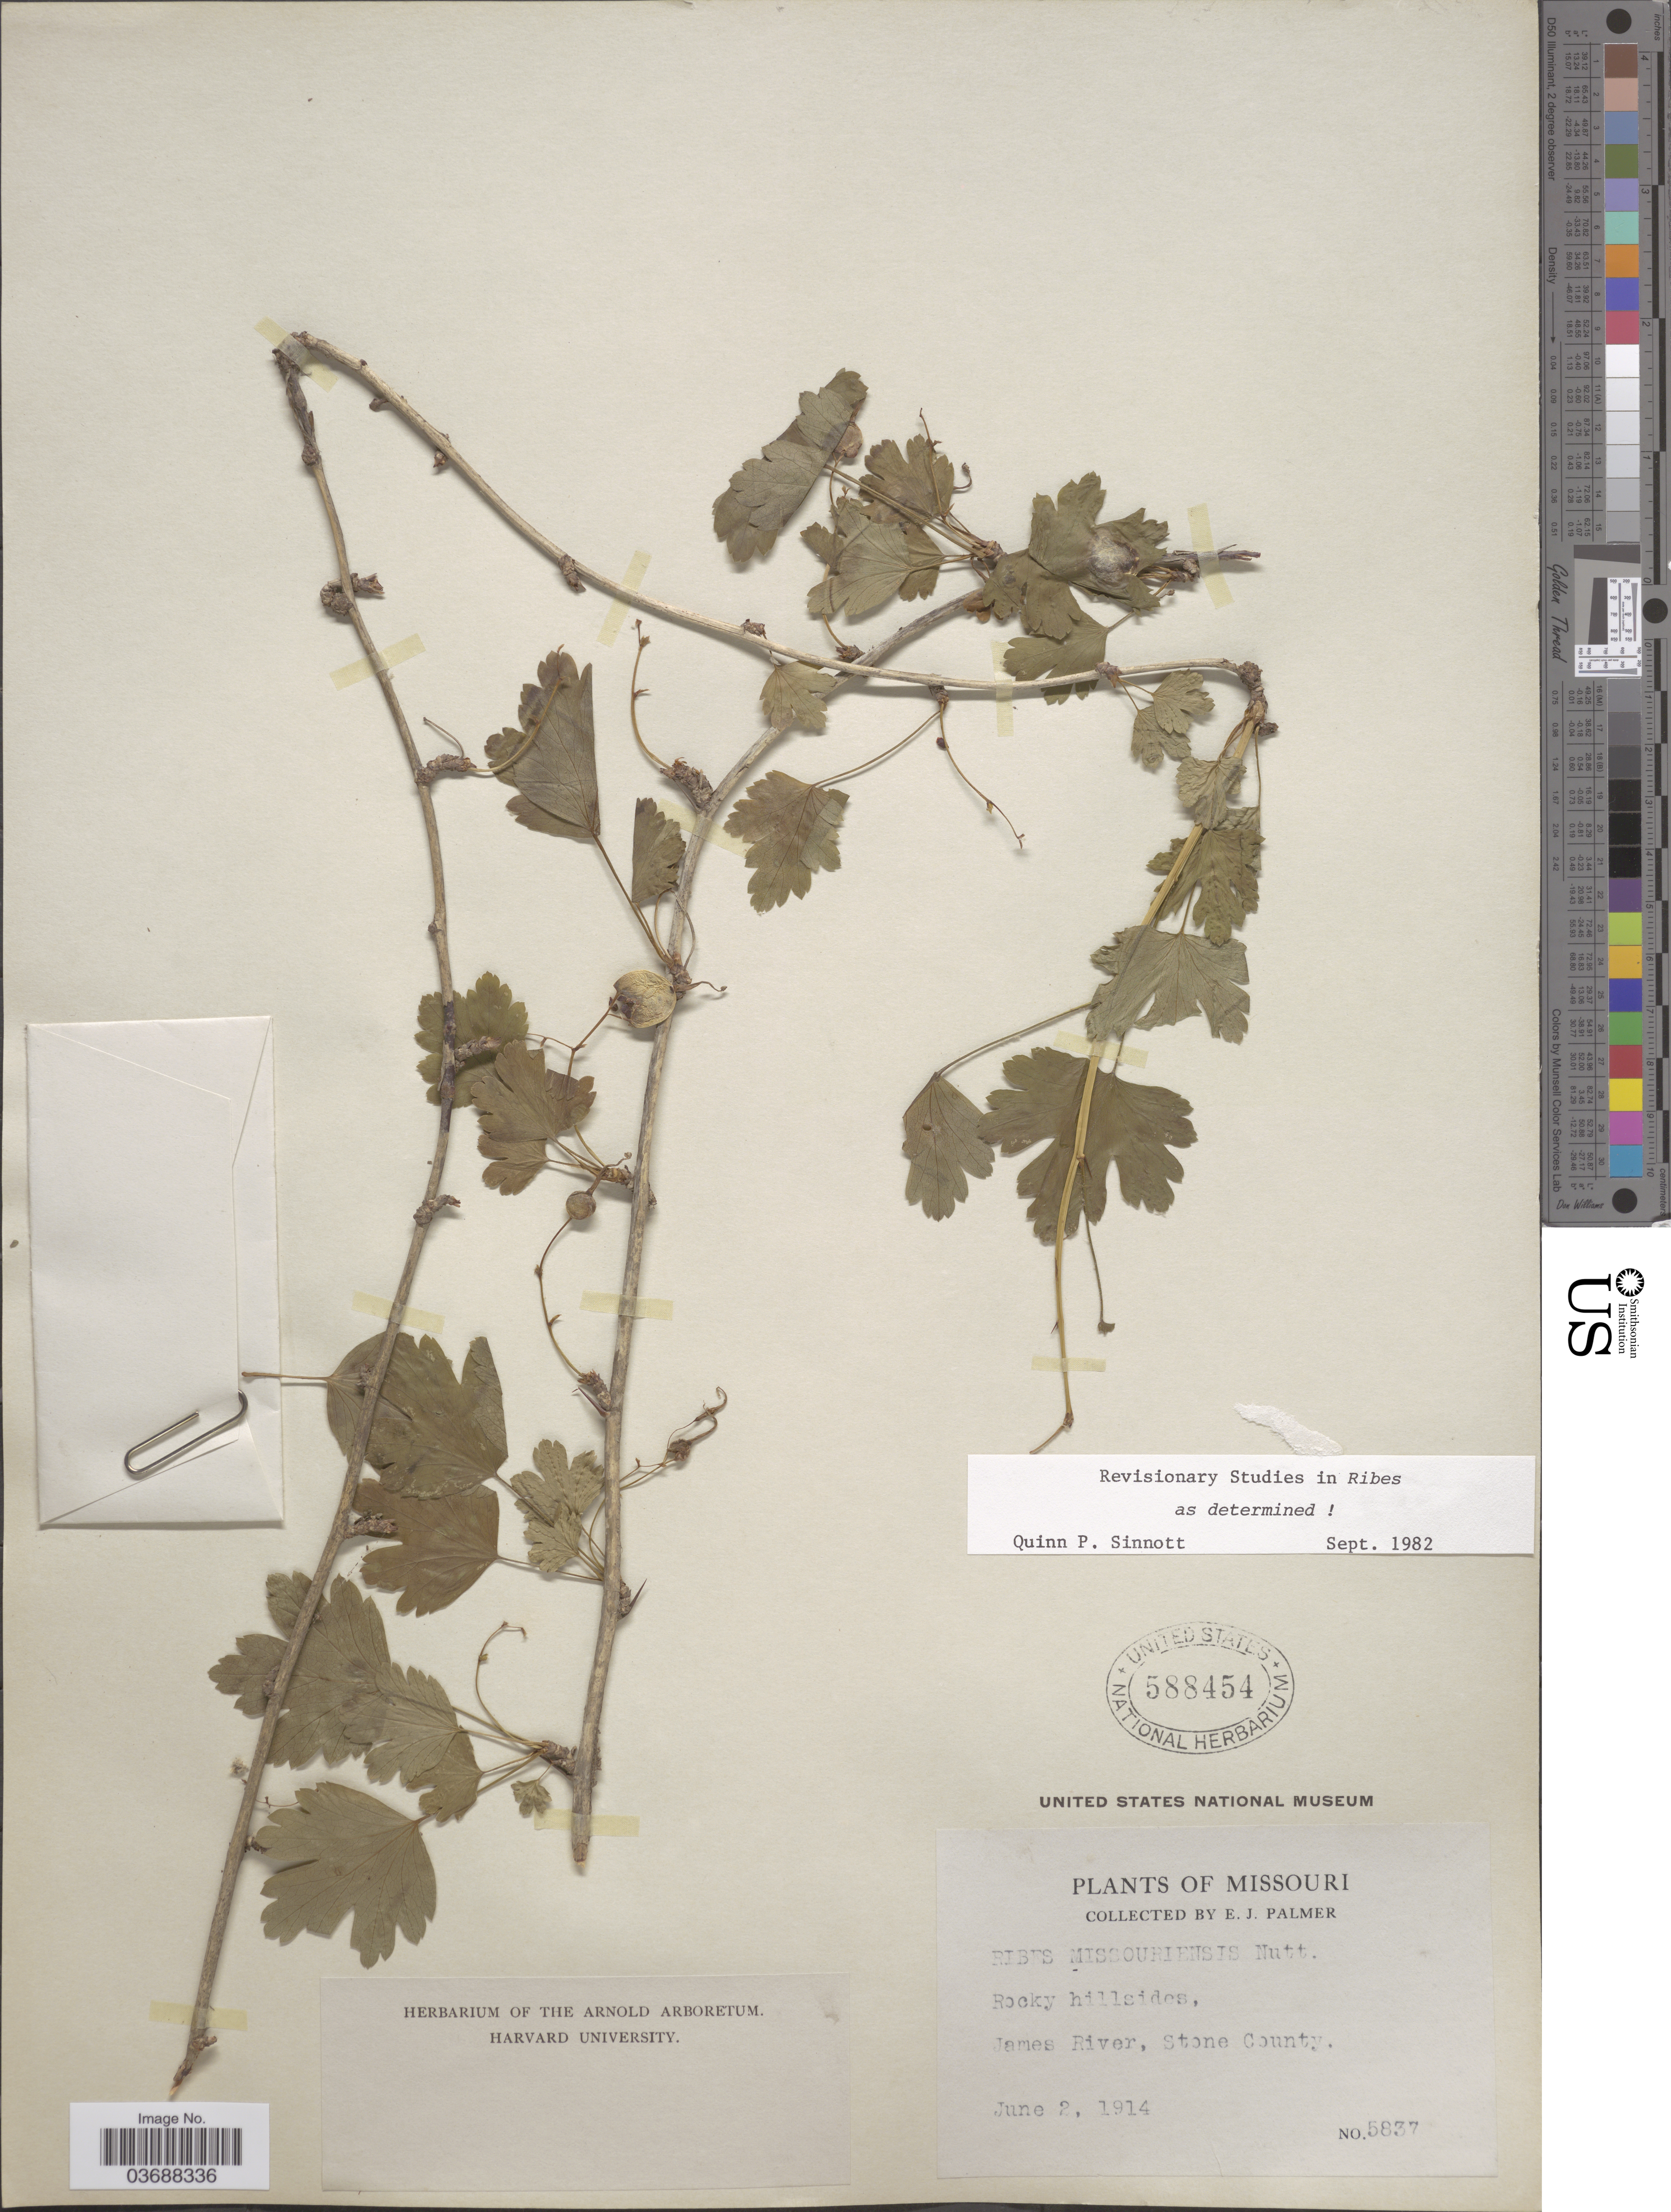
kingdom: Plantae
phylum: Tracheophyta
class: Magnoliopsida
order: Saxifragales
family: Grossulariaceae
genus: Ribes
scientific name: Ribes missouriense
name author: Nutt.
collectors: E. J. Palmer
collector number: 5837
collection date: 1914-06-02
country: United States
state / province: Missouri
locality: James River, Stone County.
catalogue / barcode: US 588454